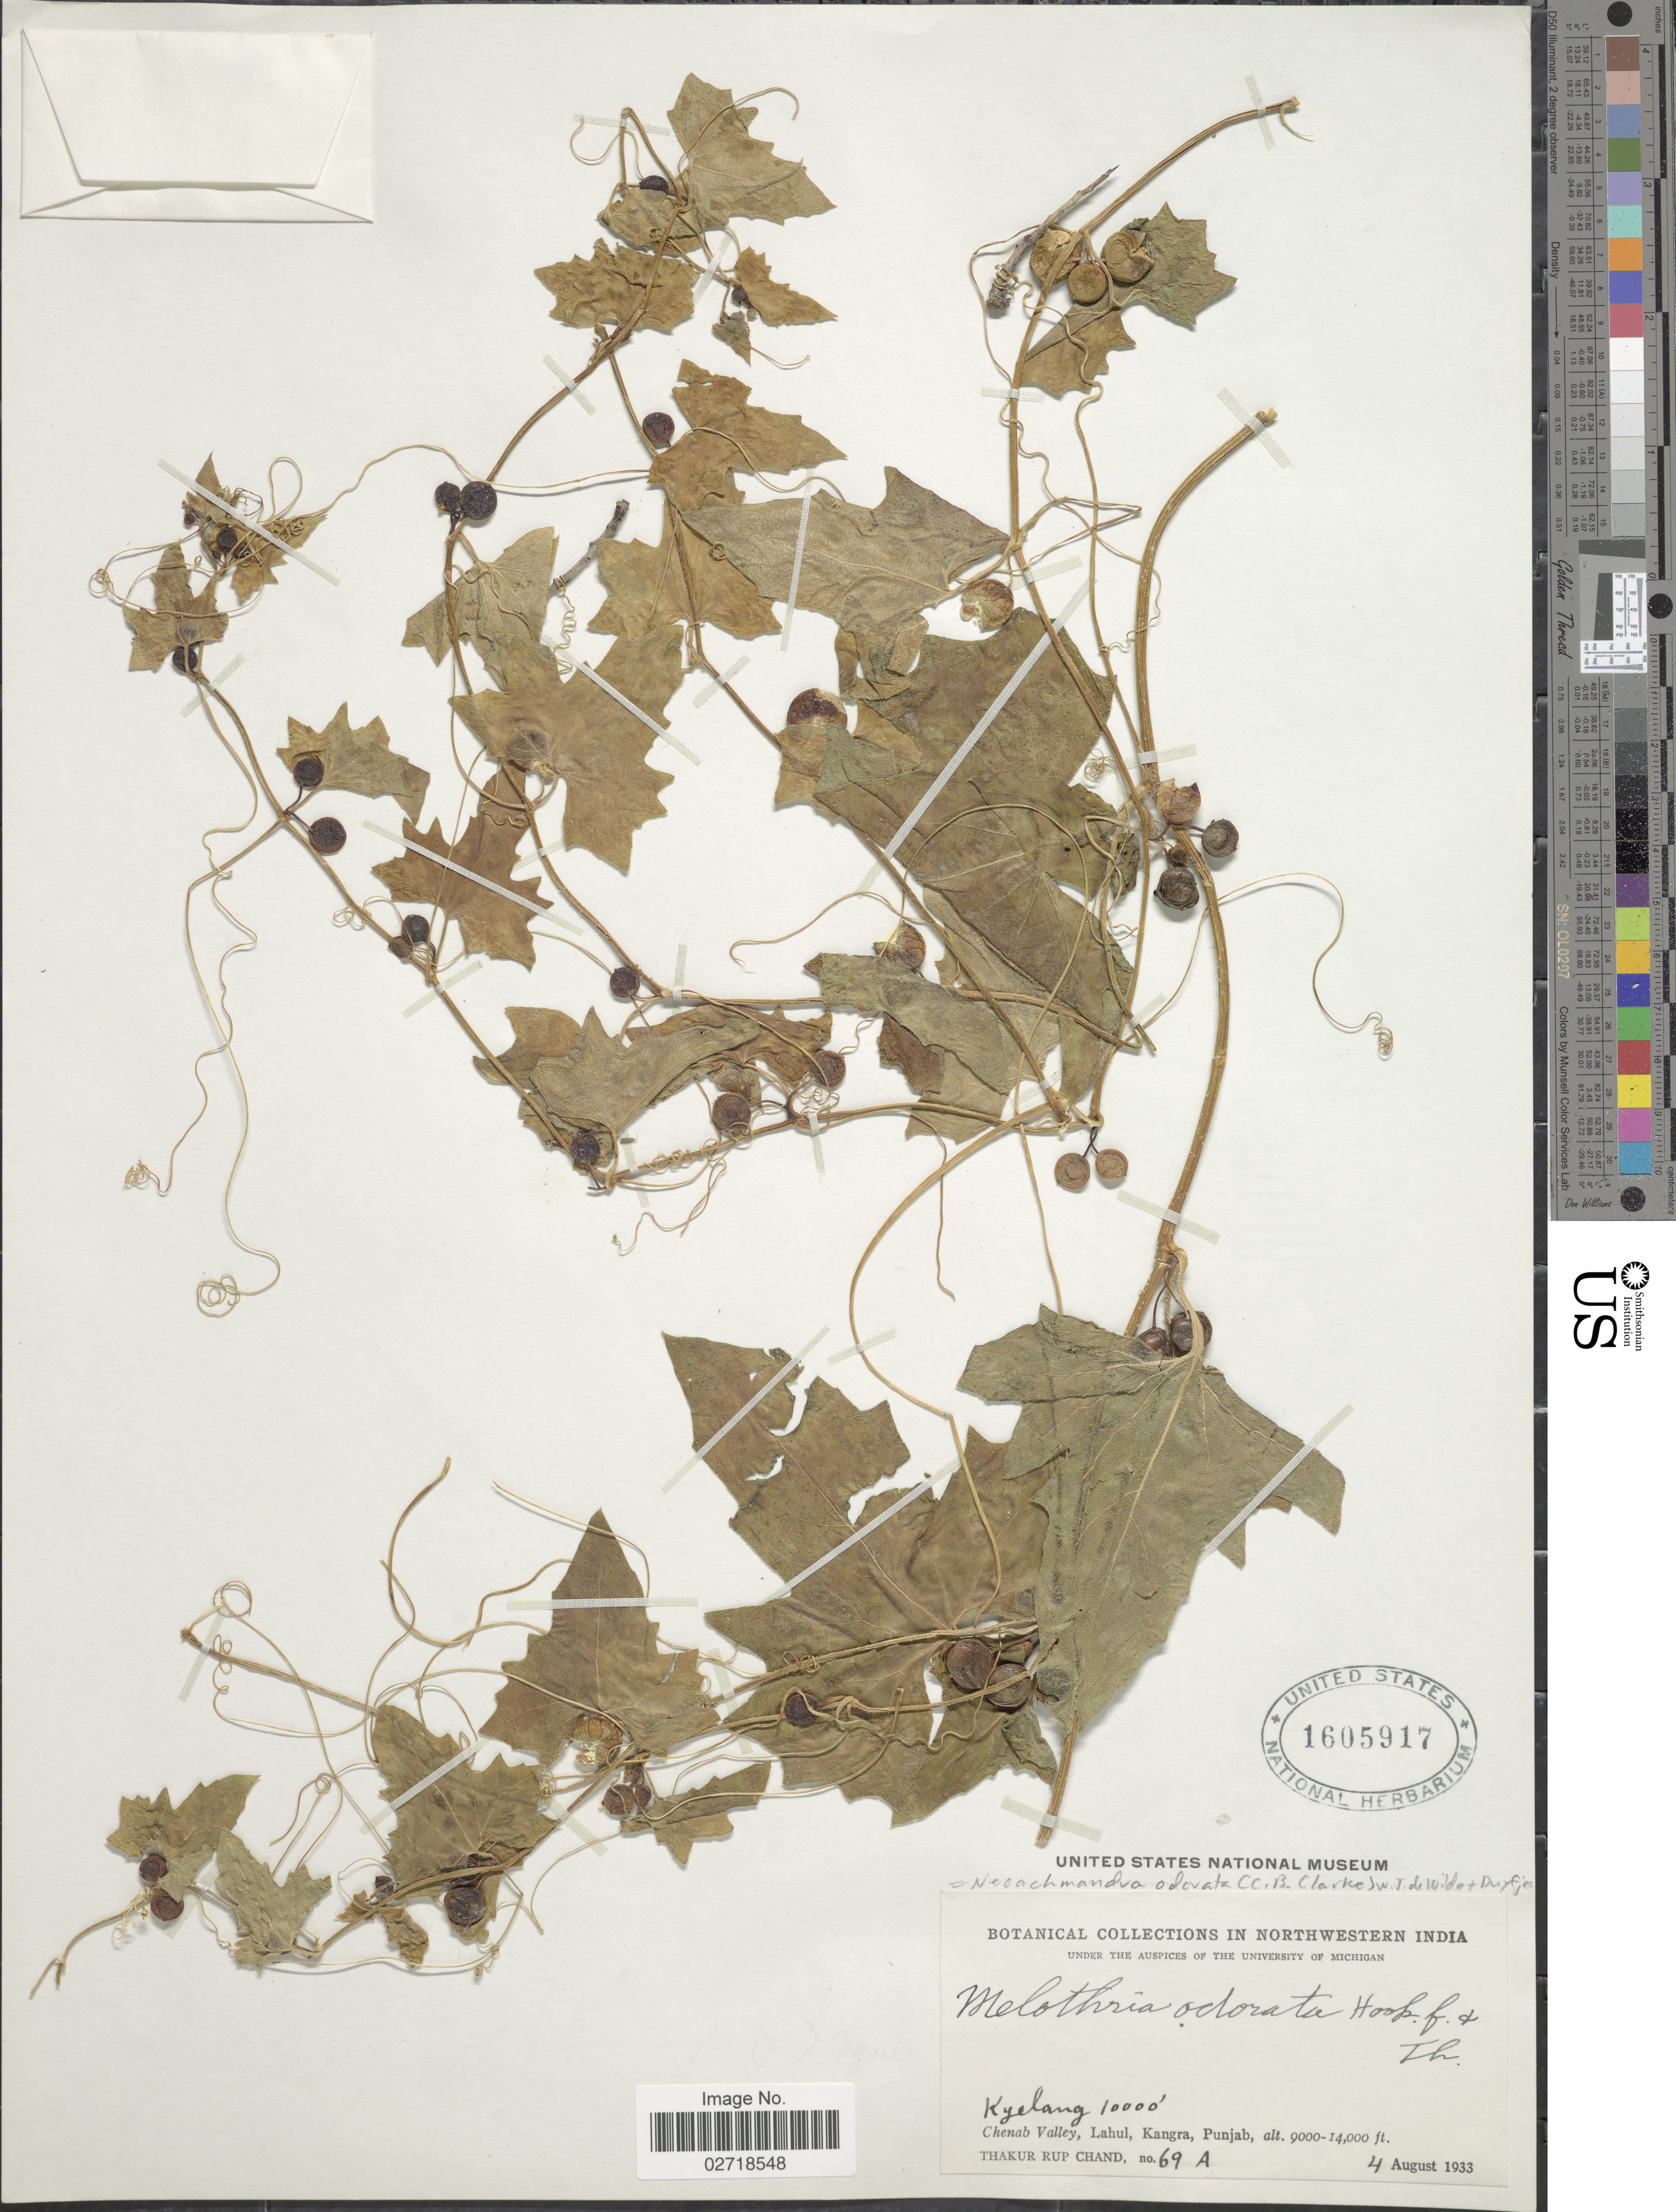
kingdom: Plantae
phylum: Tracheophyta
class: Magnoliopsida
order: Cucurbitales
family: Cucurbitaceae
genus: Zehneria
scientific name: Zehneria odorata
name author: (Hook. f. & Thomson ex Benth.) M.D. Dwivedi et al.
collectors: T. R. Chand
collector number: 69 A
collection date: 1933-08-04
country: India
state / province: Punjab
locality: Kyelang, Chenab Valley, Lahul, Kangra, Punjab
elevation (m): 2743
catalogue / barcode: US 1605917